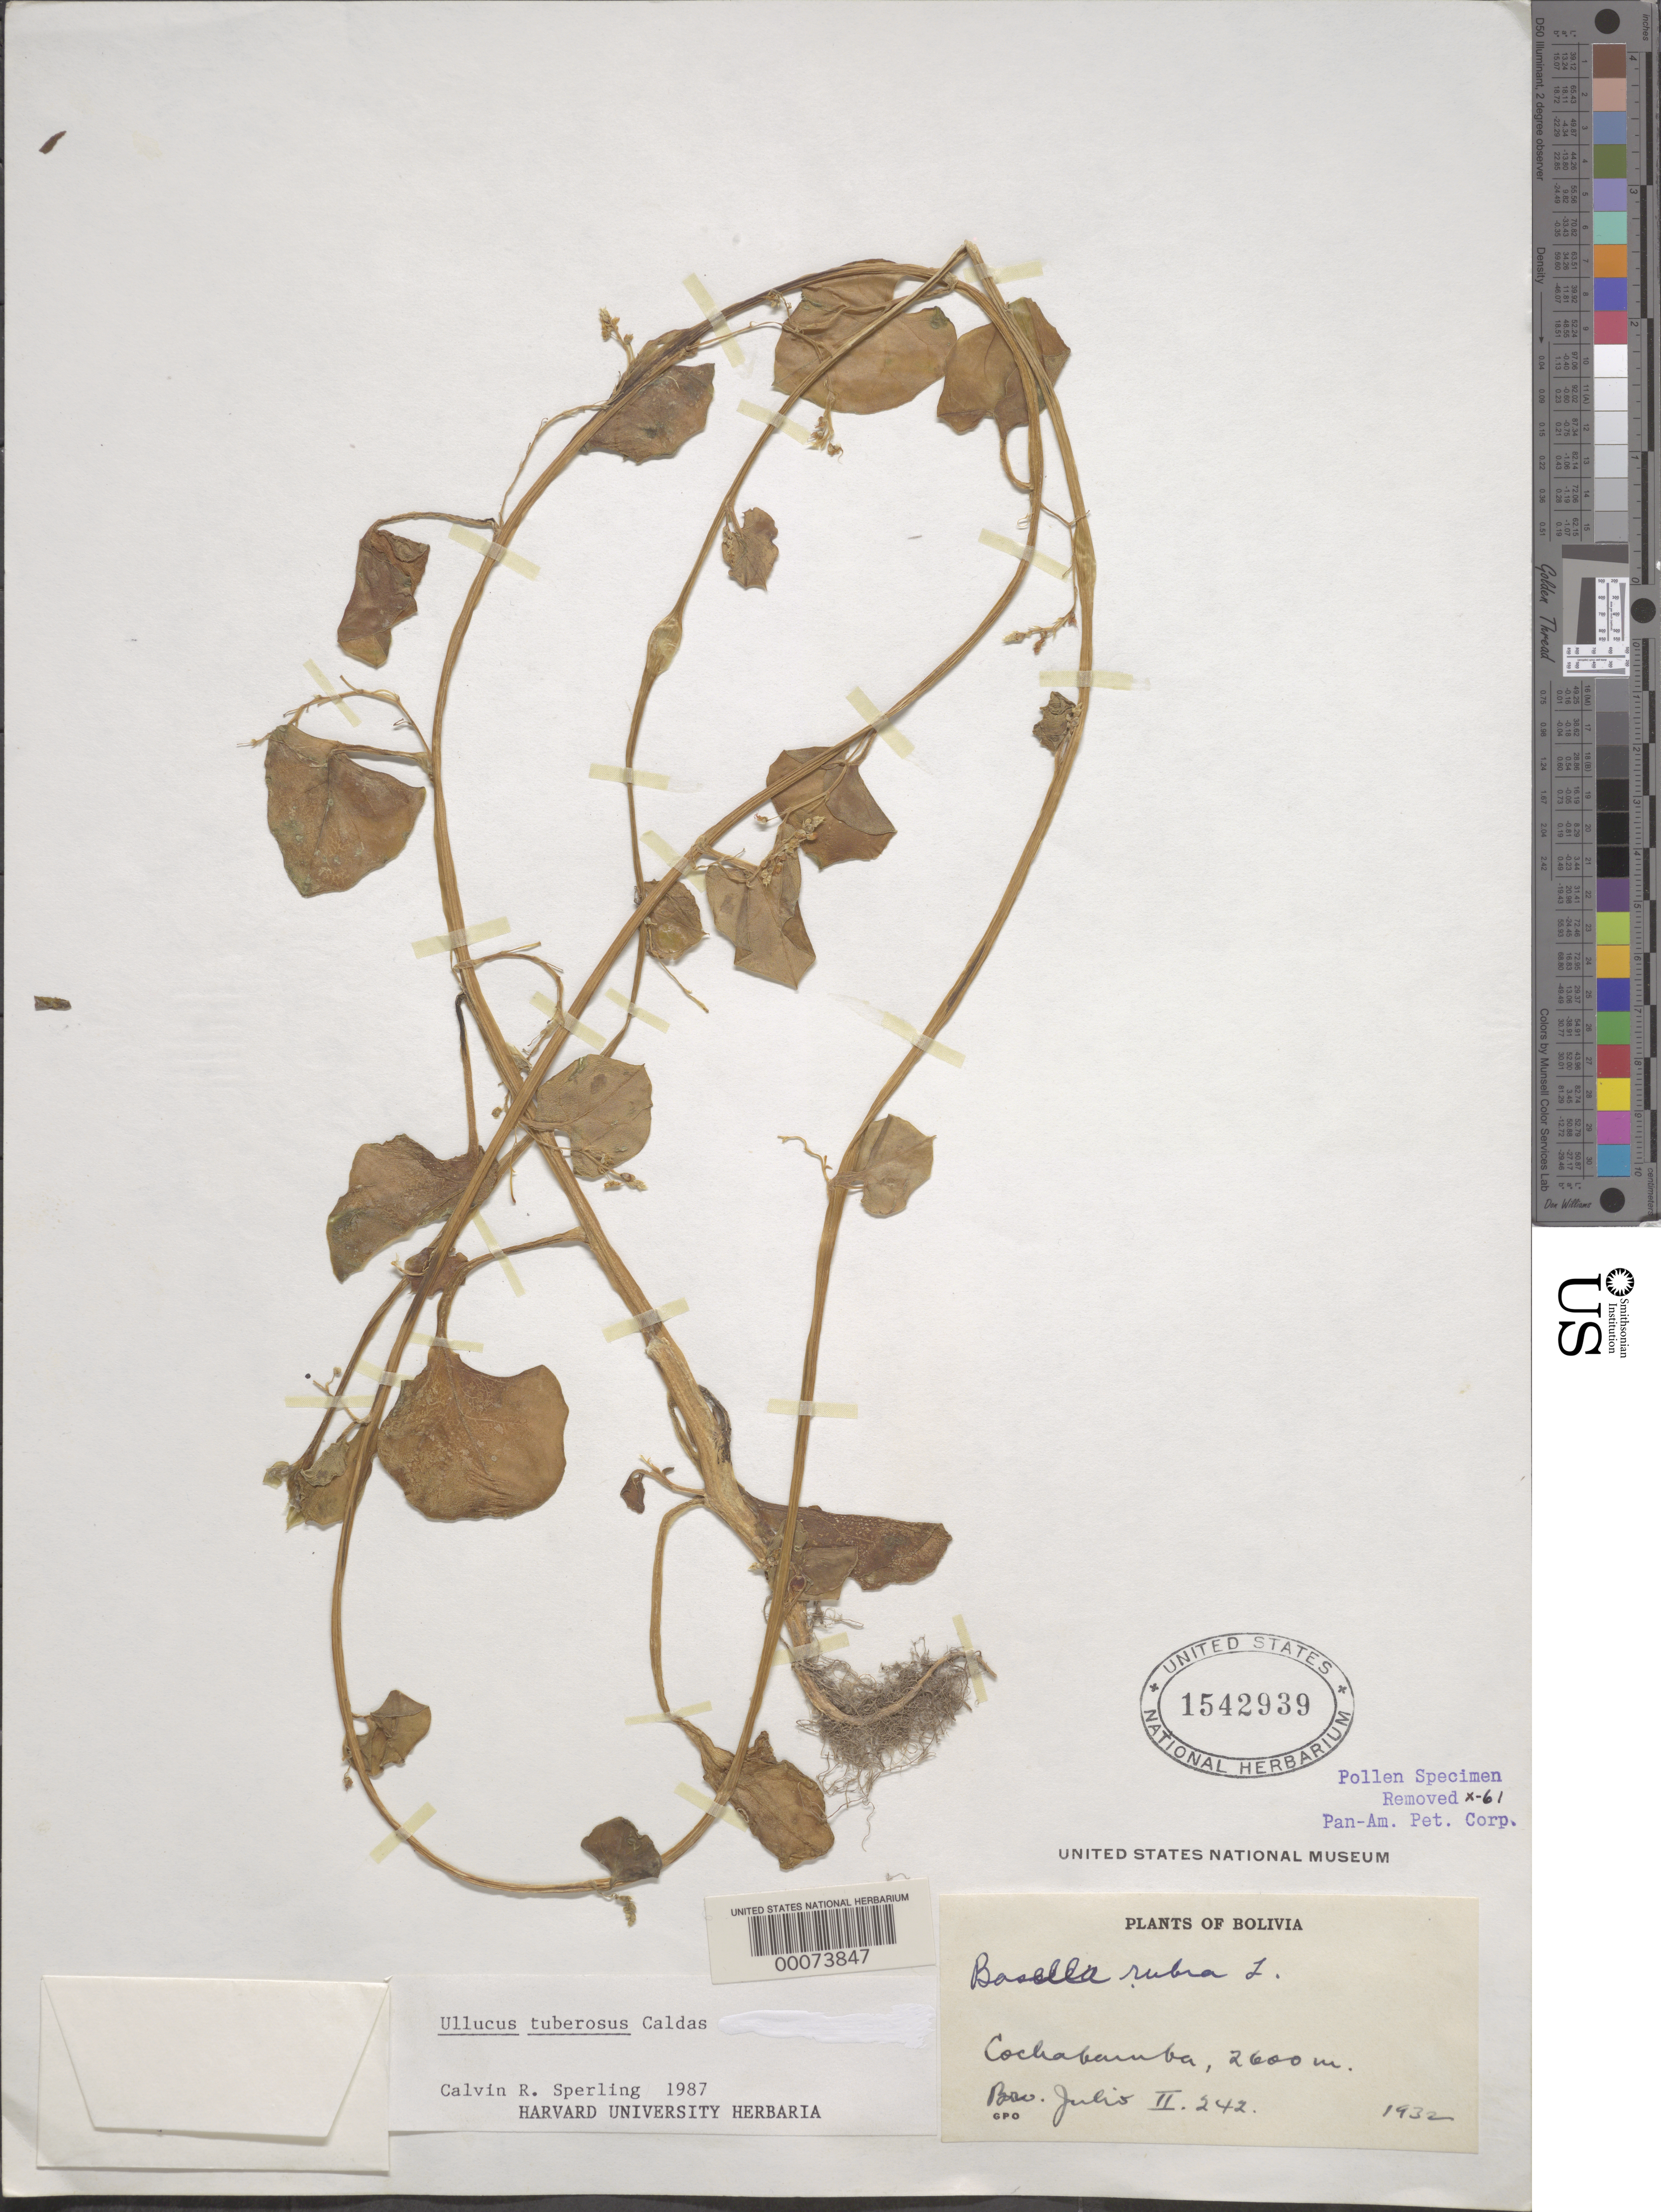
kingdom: Plantae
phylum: Tracheophyta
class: Magnoliopsida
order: Caryophyllales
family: Basellaceae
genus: Ullucus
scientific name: Ullucus tuberosus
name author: Caldas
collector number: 242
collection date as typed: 02 Jul 1932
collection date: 1932-07-02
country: Bolivia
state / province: Cochabamba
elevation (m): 2600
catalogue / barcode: US 1542939